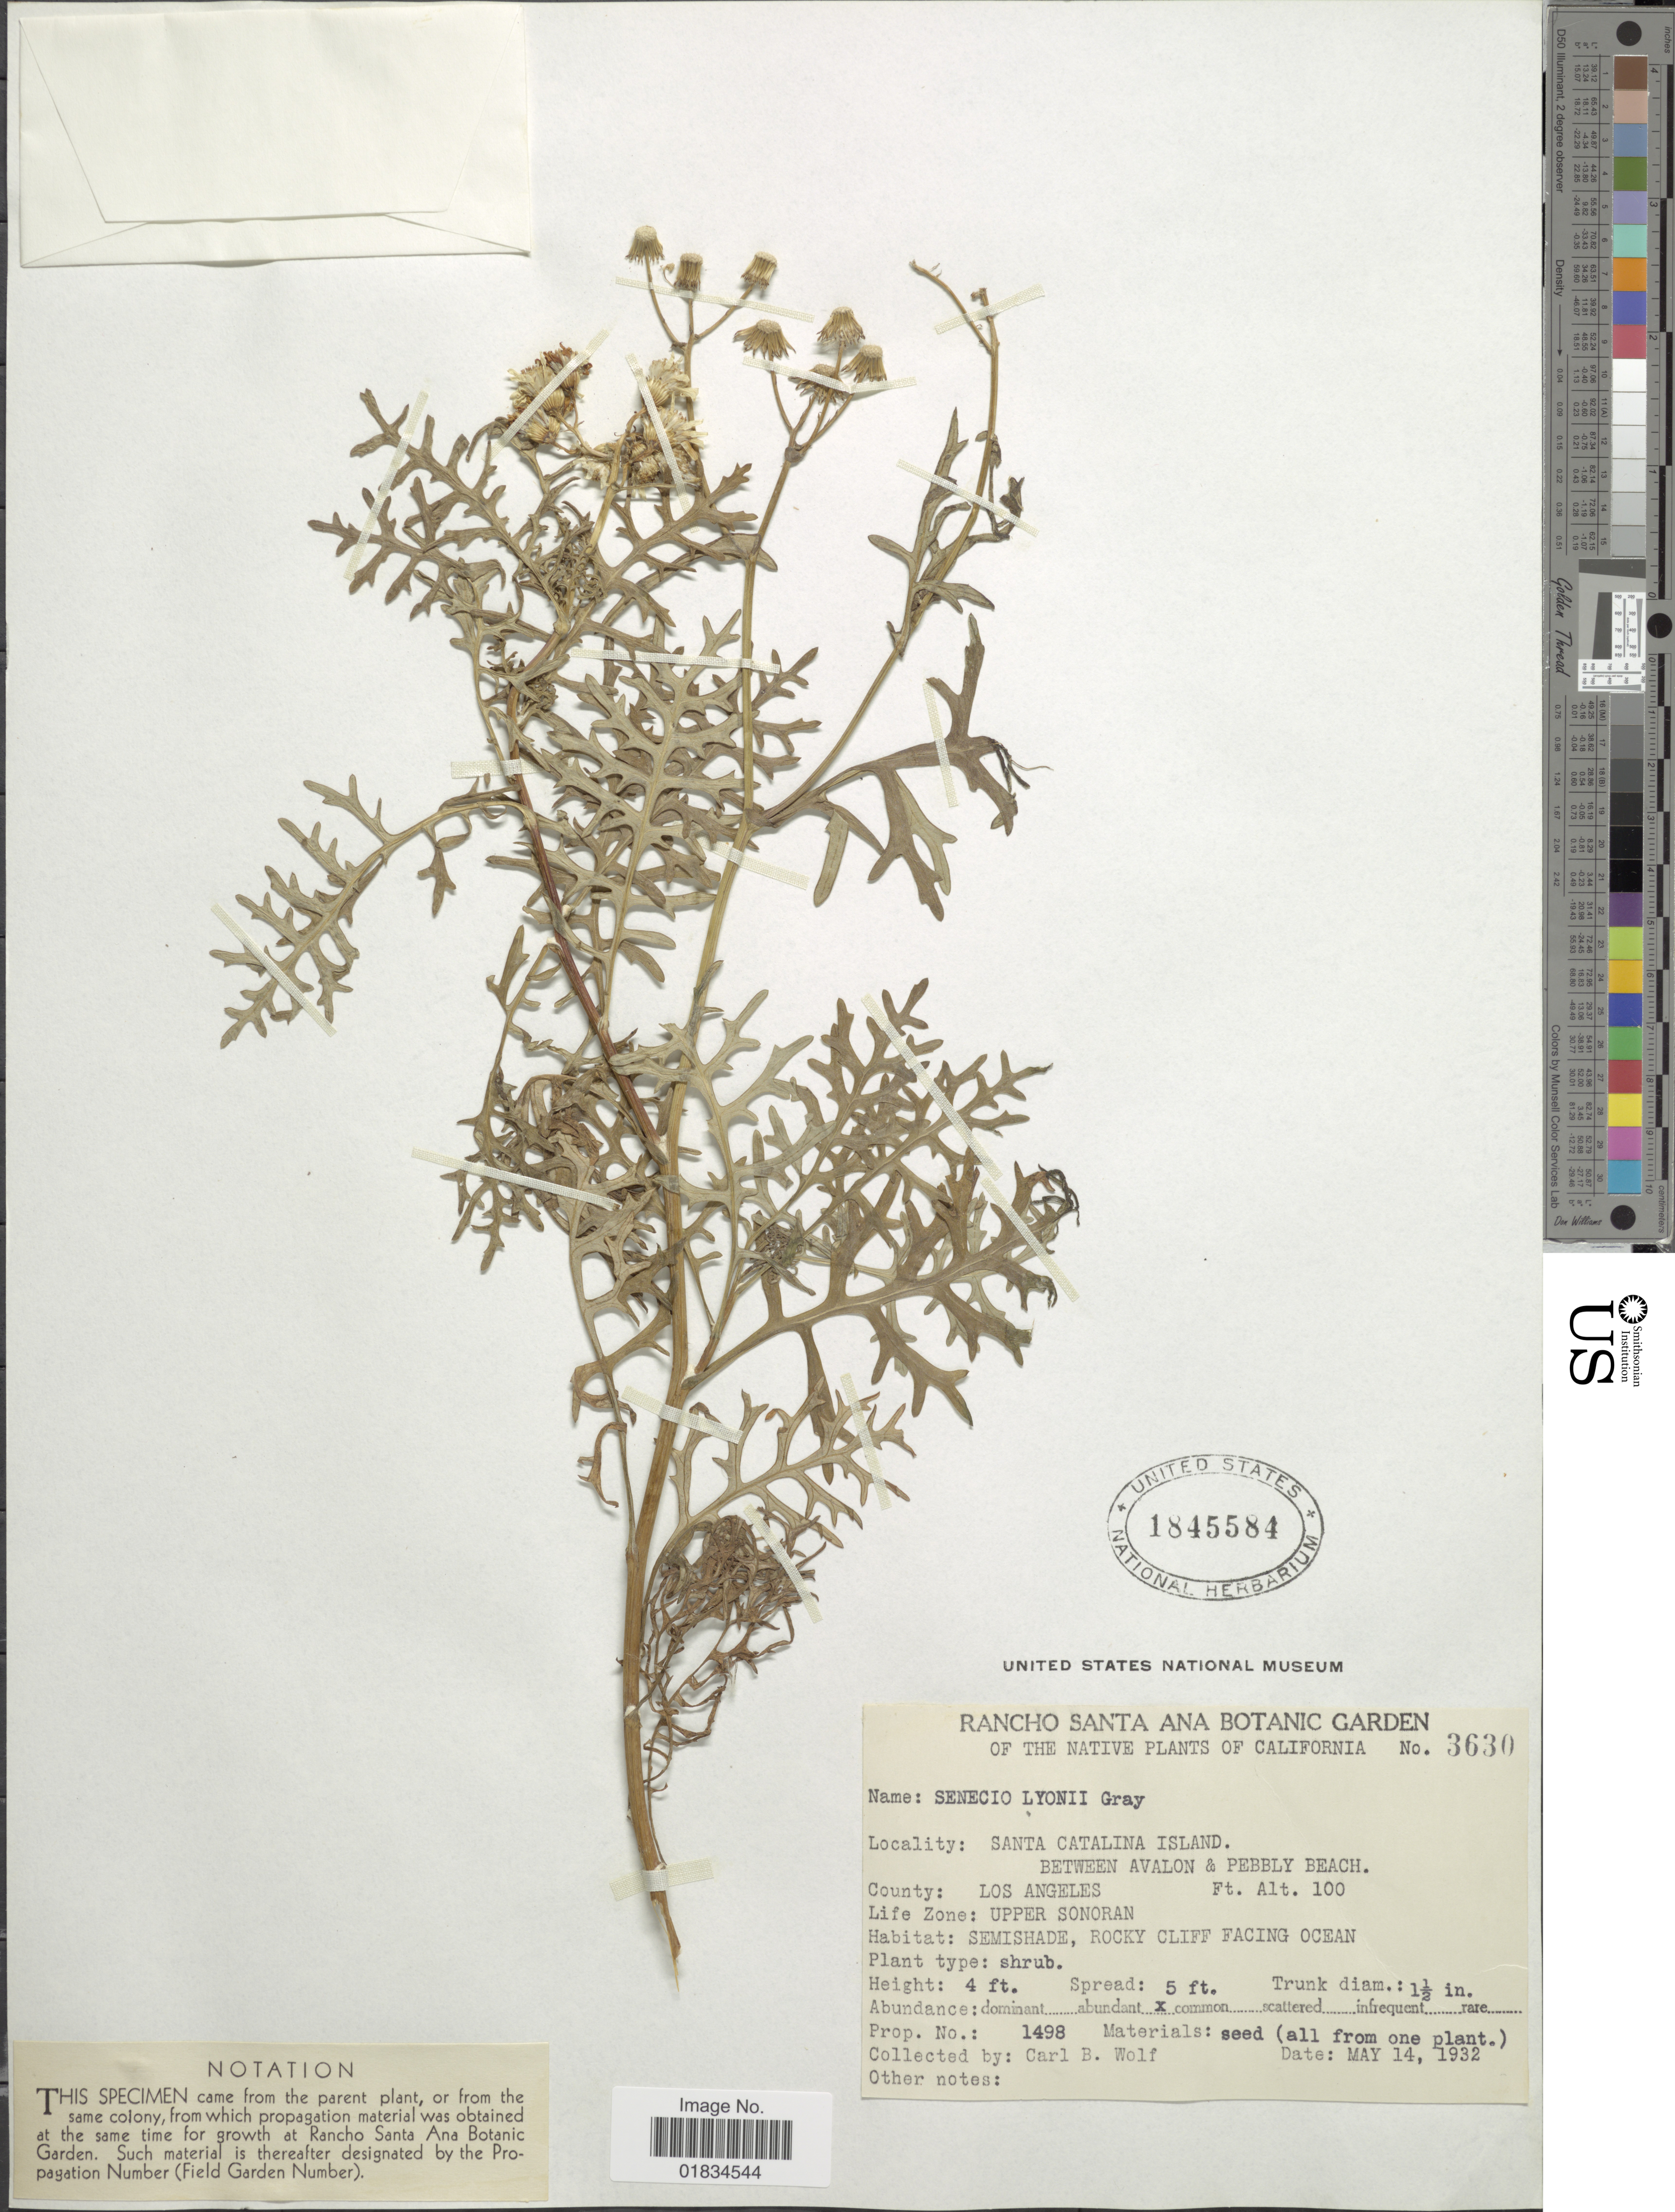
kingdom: Plantae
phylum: Tracheophyta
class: Magnoliopsida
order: Asterales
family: Asteraceae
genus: Senecio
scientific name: Senecio lyonii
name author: A. Gray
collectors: C. B. Wolf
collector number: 1498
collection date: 1932-05-14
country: United States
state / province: California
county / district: Los Angeles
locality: County Los Angeles, Santa Catalina Island, Between Avalon & Pebbly Beach, Upper Sonoran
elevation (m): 30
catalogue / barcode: US 1845584